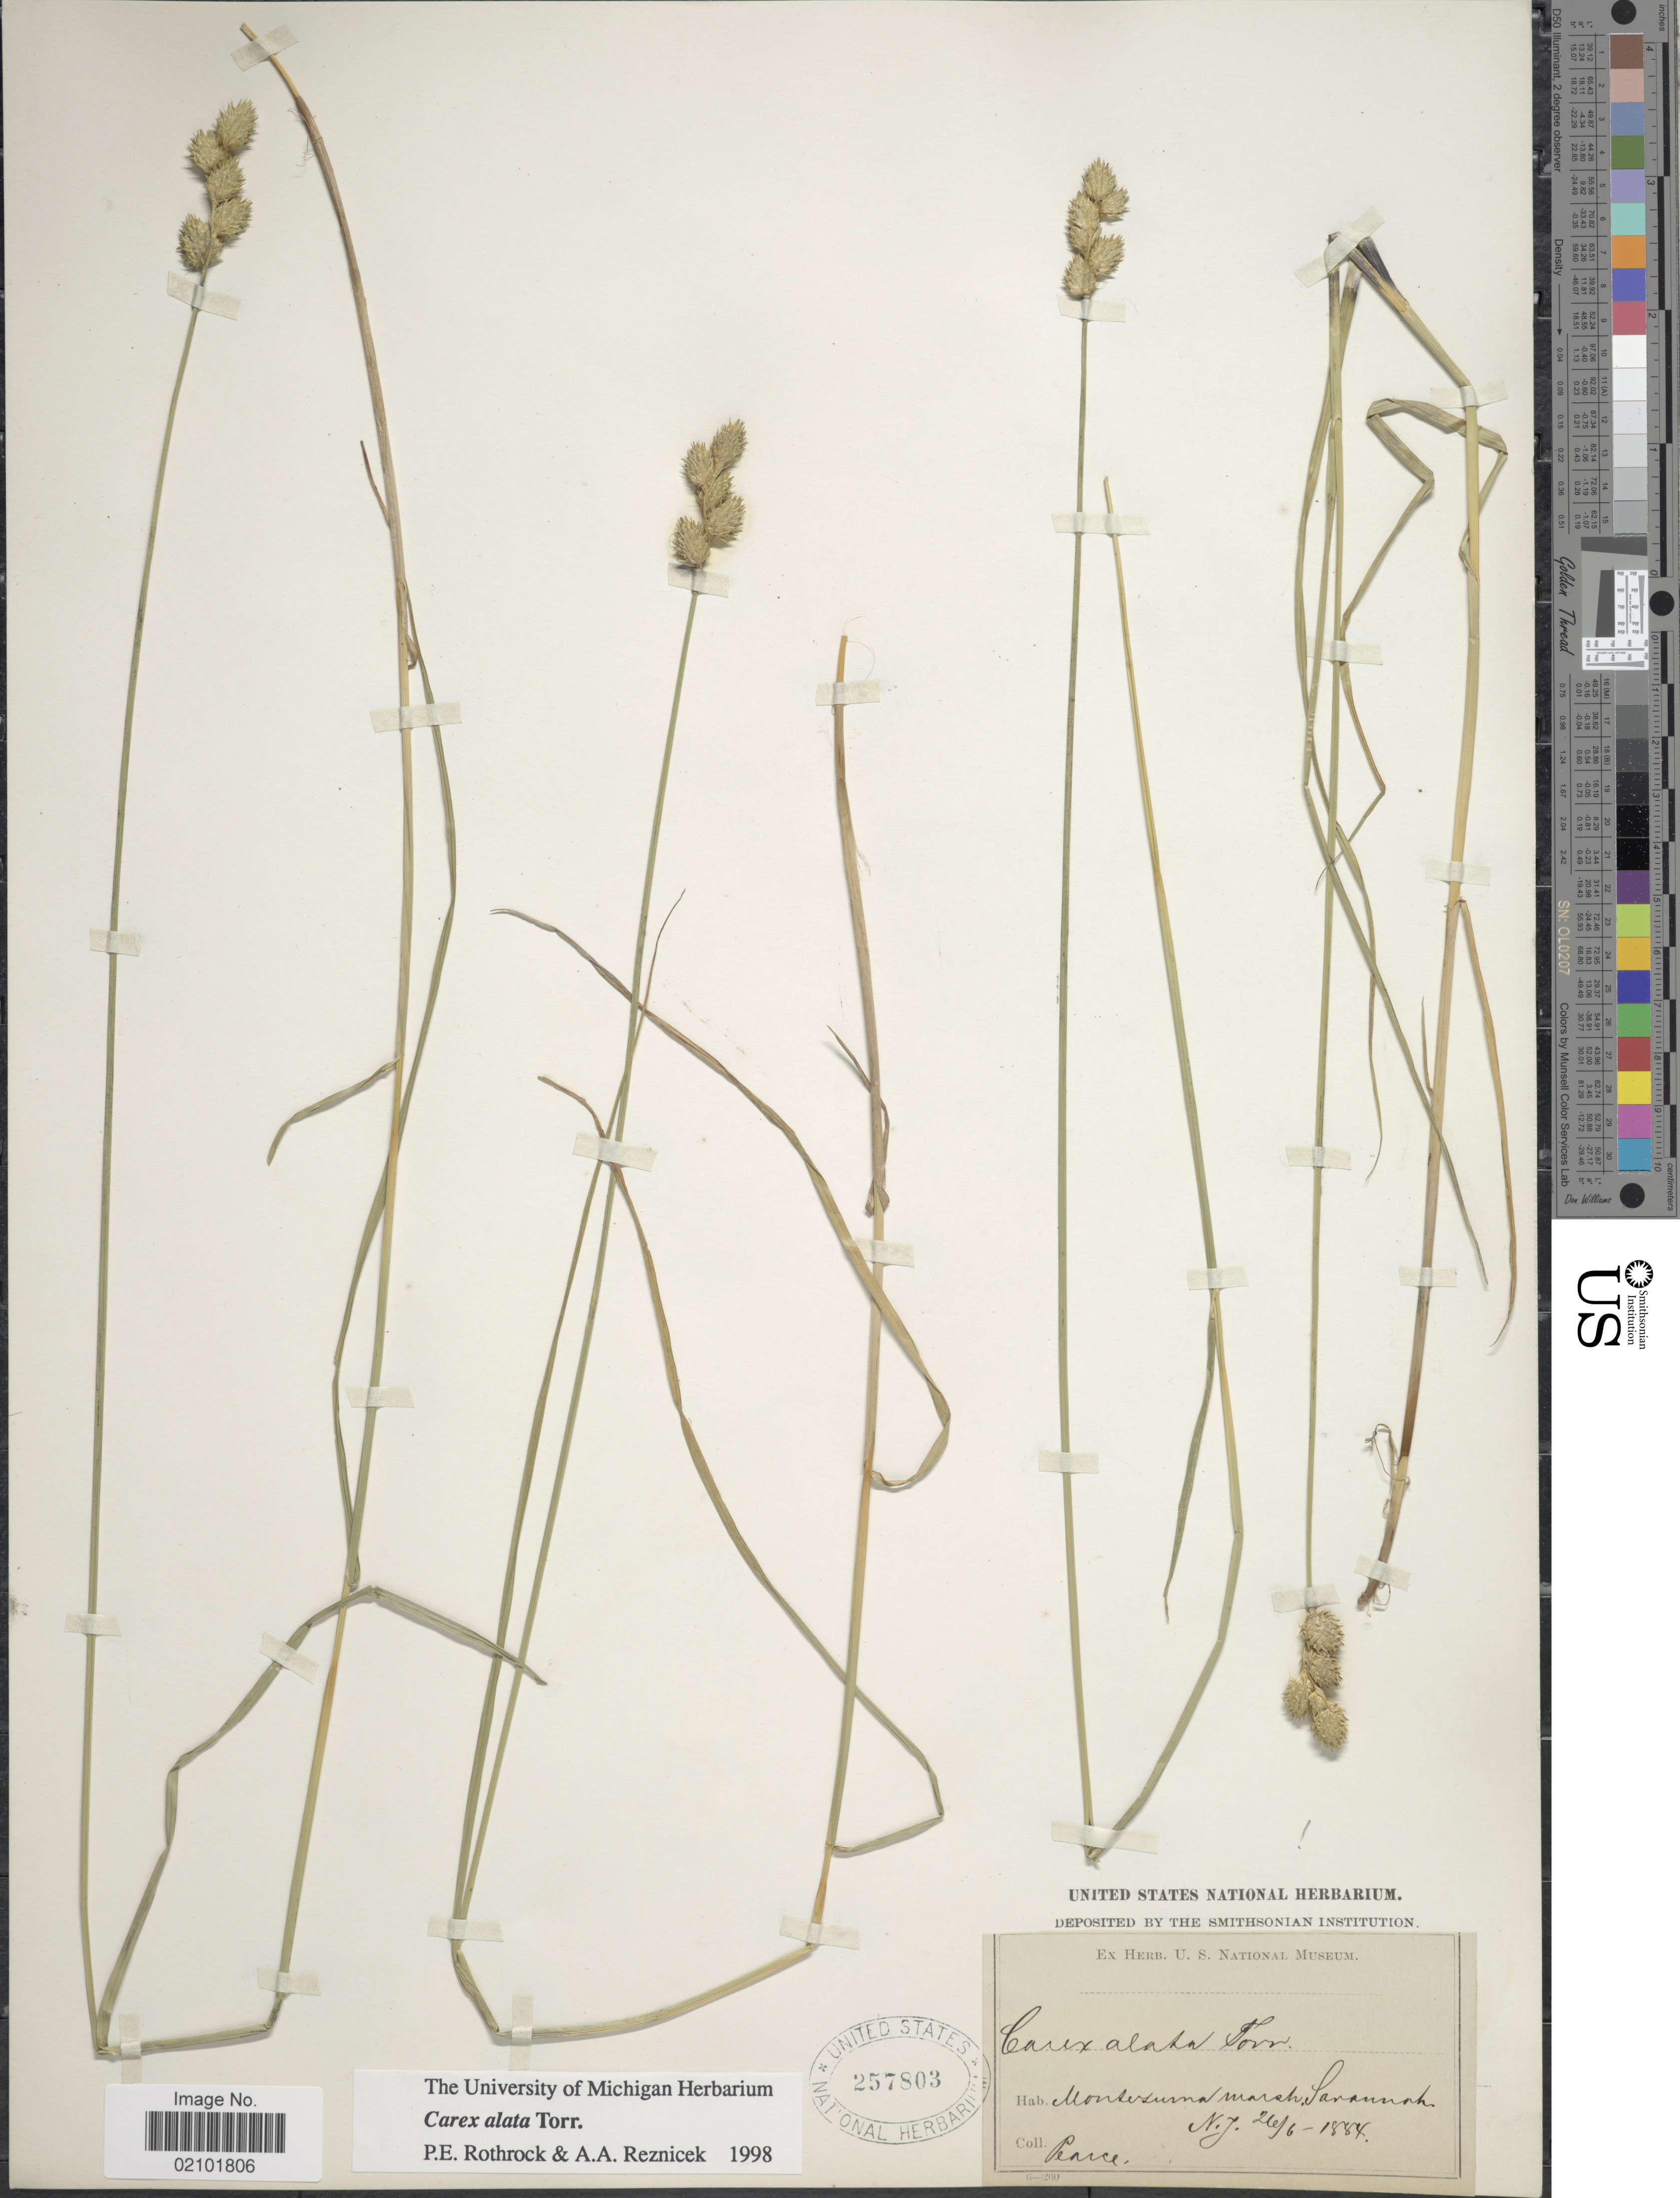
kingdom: Plantae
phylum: Tracheophyta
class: Liliopsida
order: Poales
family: Cyperaceae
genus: Carex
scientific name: Carex alata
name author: Torr.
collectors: -. Pearce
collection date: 1884-06-26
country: United States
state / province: New Jersey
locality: Montezuma marsh, Savannah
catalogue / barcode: US 257803